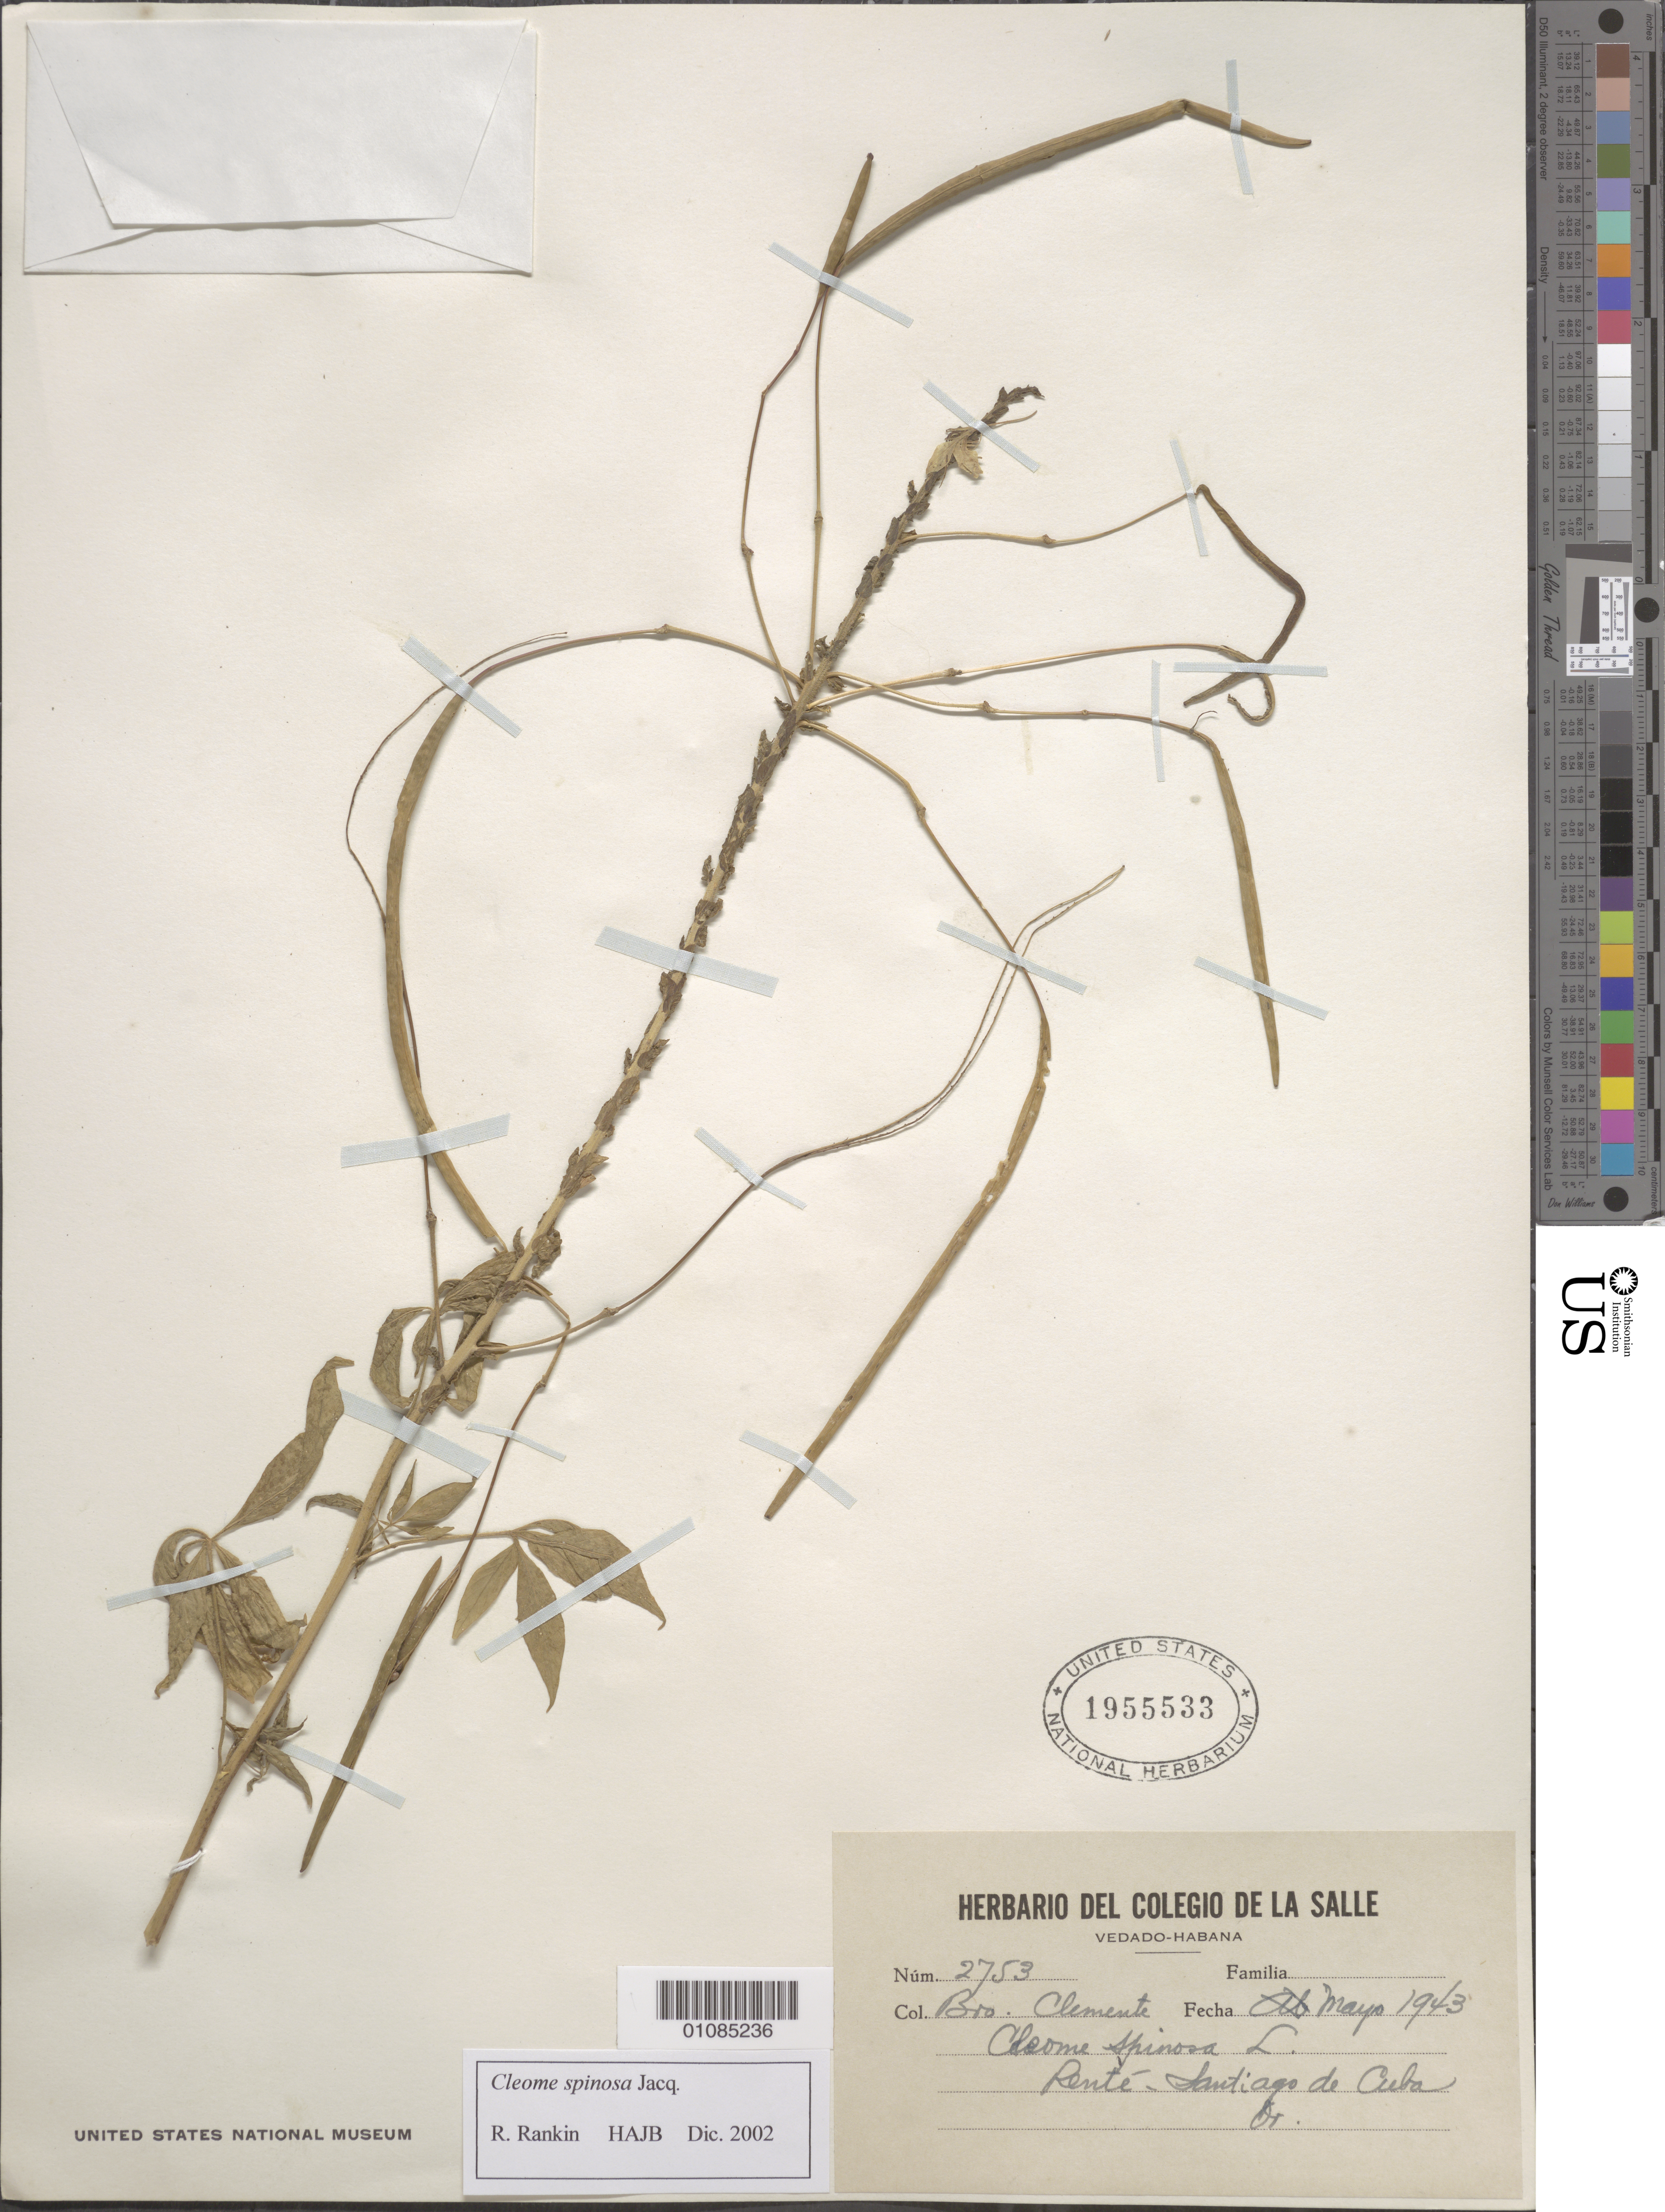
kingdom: Plantae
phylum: Tracheophyta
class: Magnoliopsida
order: Brassicales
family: Cleomaceae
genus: Tarenaya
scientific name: Tarenaya spinosa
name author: (Jacq.) Raf.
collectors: Bro. Clemente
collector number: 2753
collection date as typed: May 1943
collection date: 1943-05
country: Cuba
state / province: Santiago de Cuba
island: Cuba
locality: Santiago de Cuba [Oriente]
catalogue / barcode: US 1955533